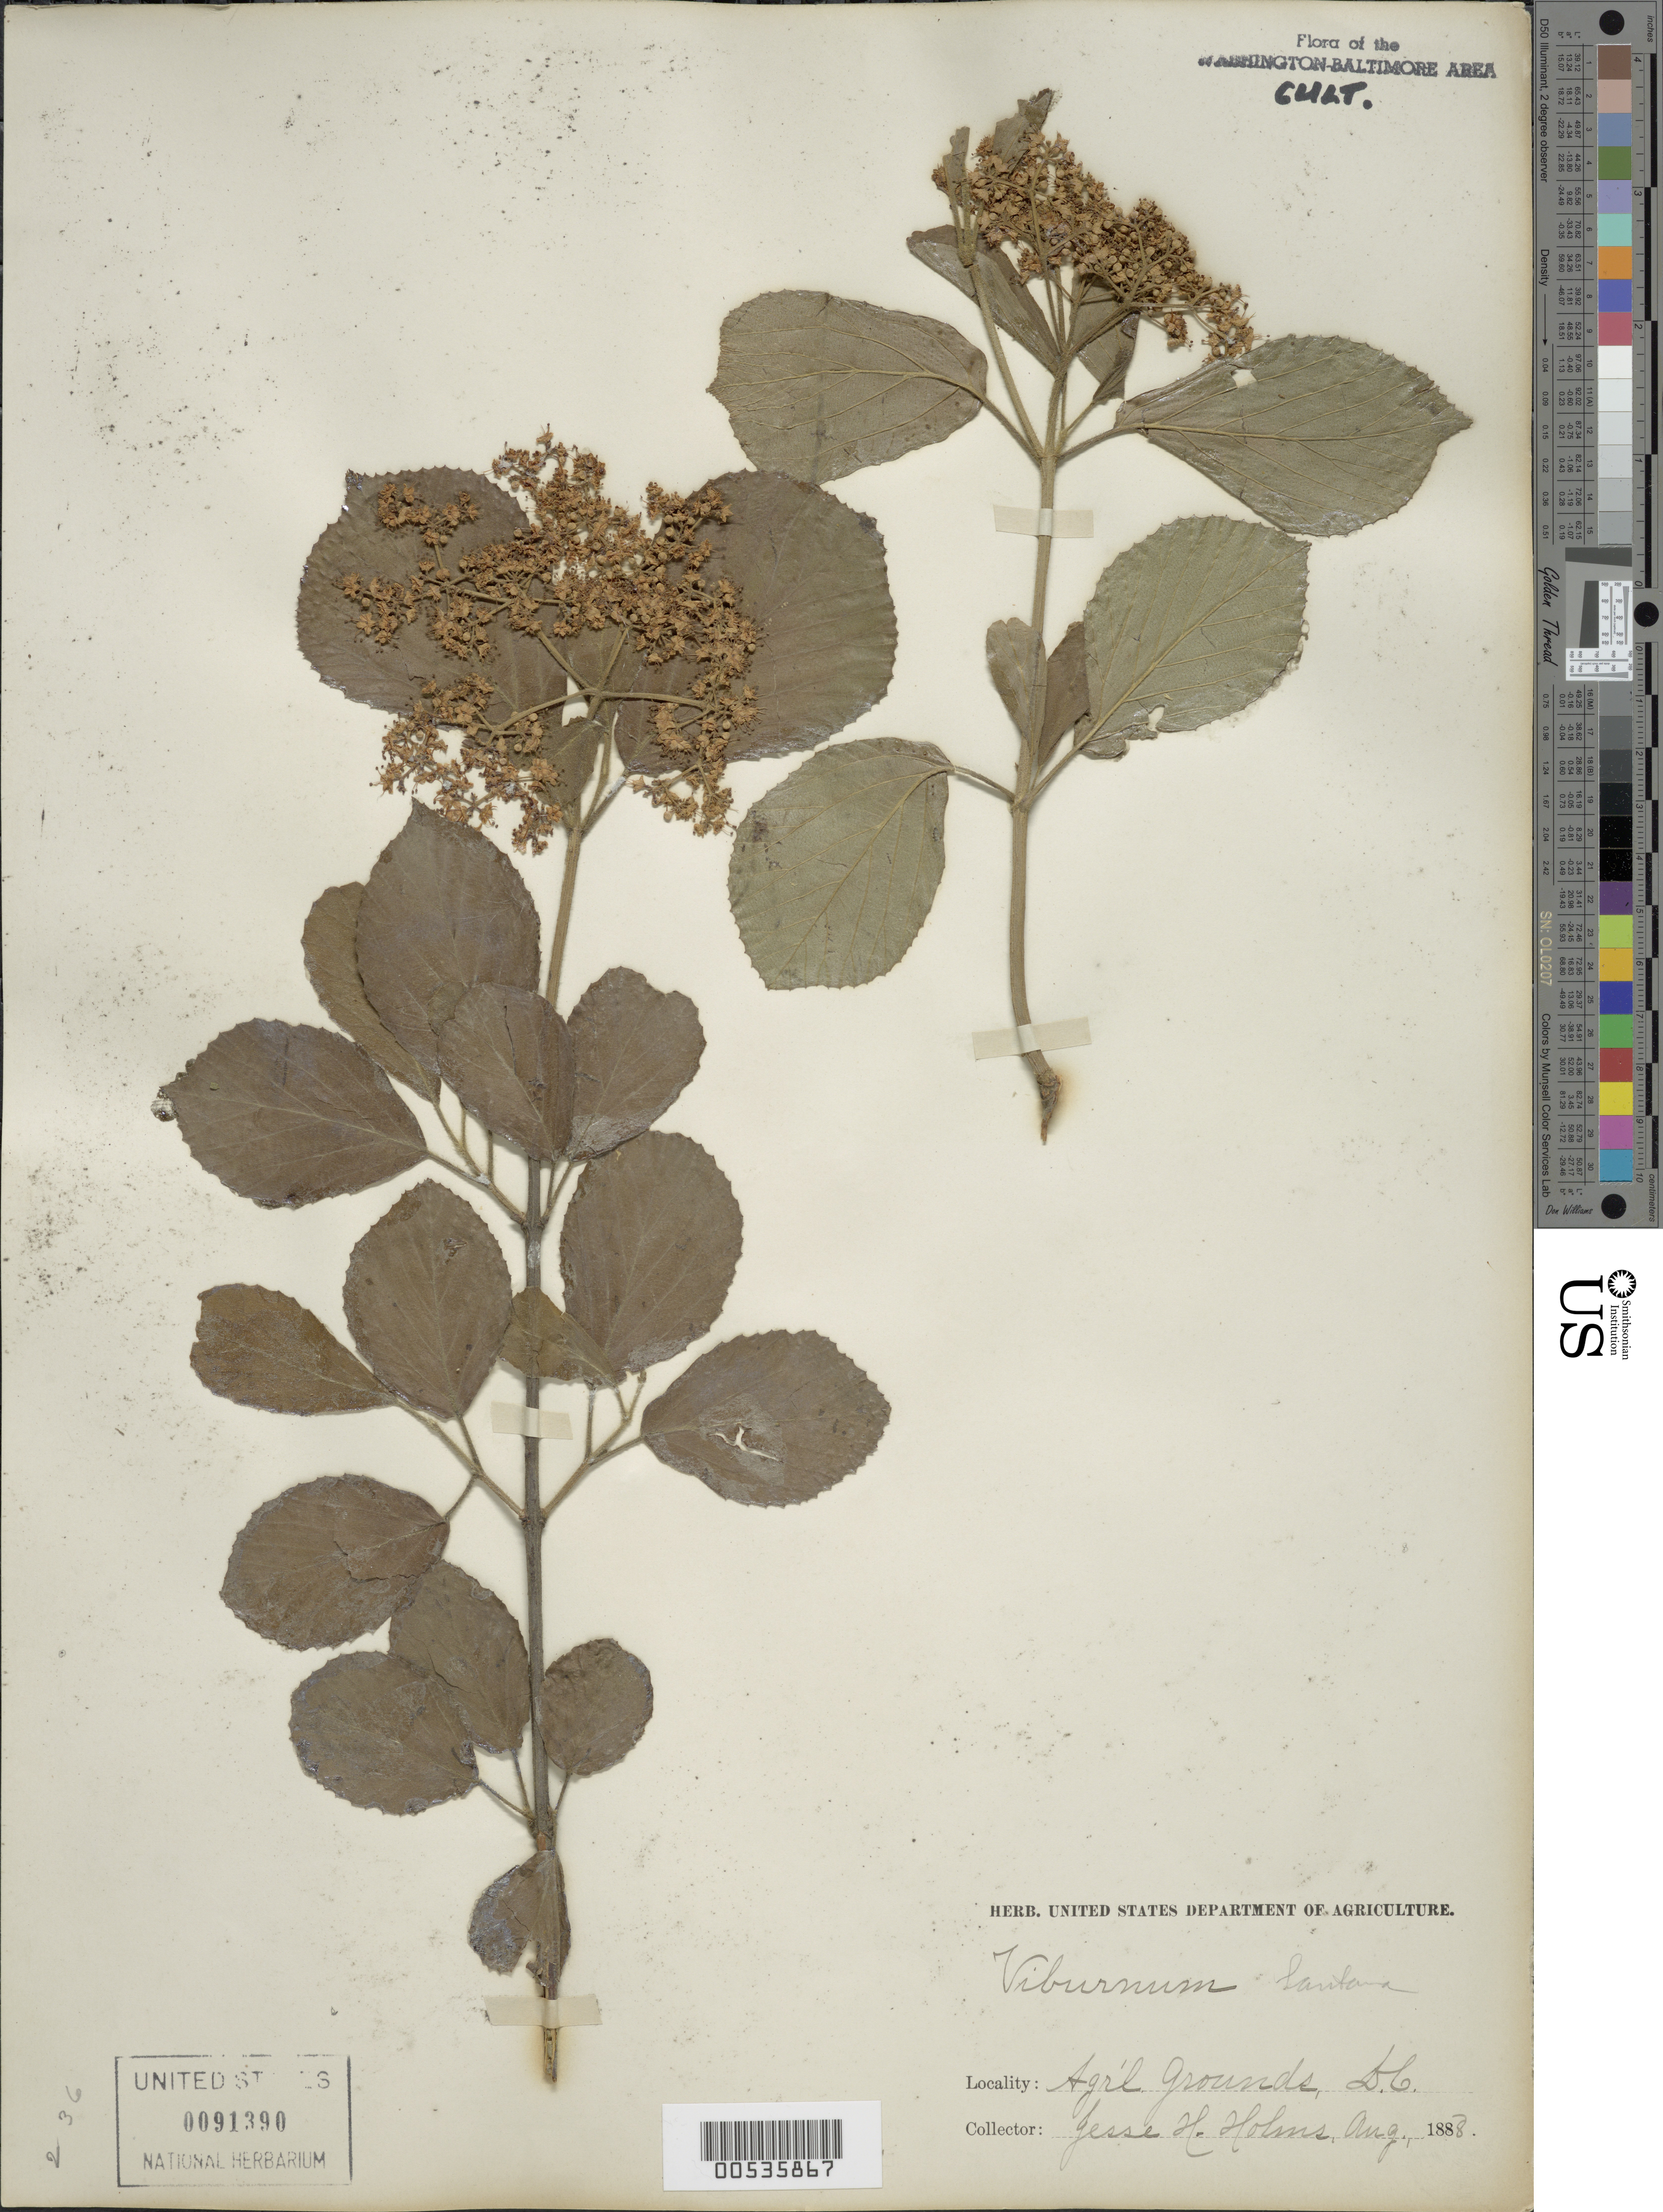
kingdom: Plantae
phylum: Tracheophyta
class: Magnoliopsida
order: Dipsacales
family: Viburnaceae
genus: Viburnum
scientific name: Viburnum lantana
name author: L.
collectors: J. Hohn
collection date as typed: Aug 1888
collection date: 1888-08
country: United States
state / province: District of Columbia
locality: Department of Agriculture, Washington, D.C.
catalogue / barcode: US 91390